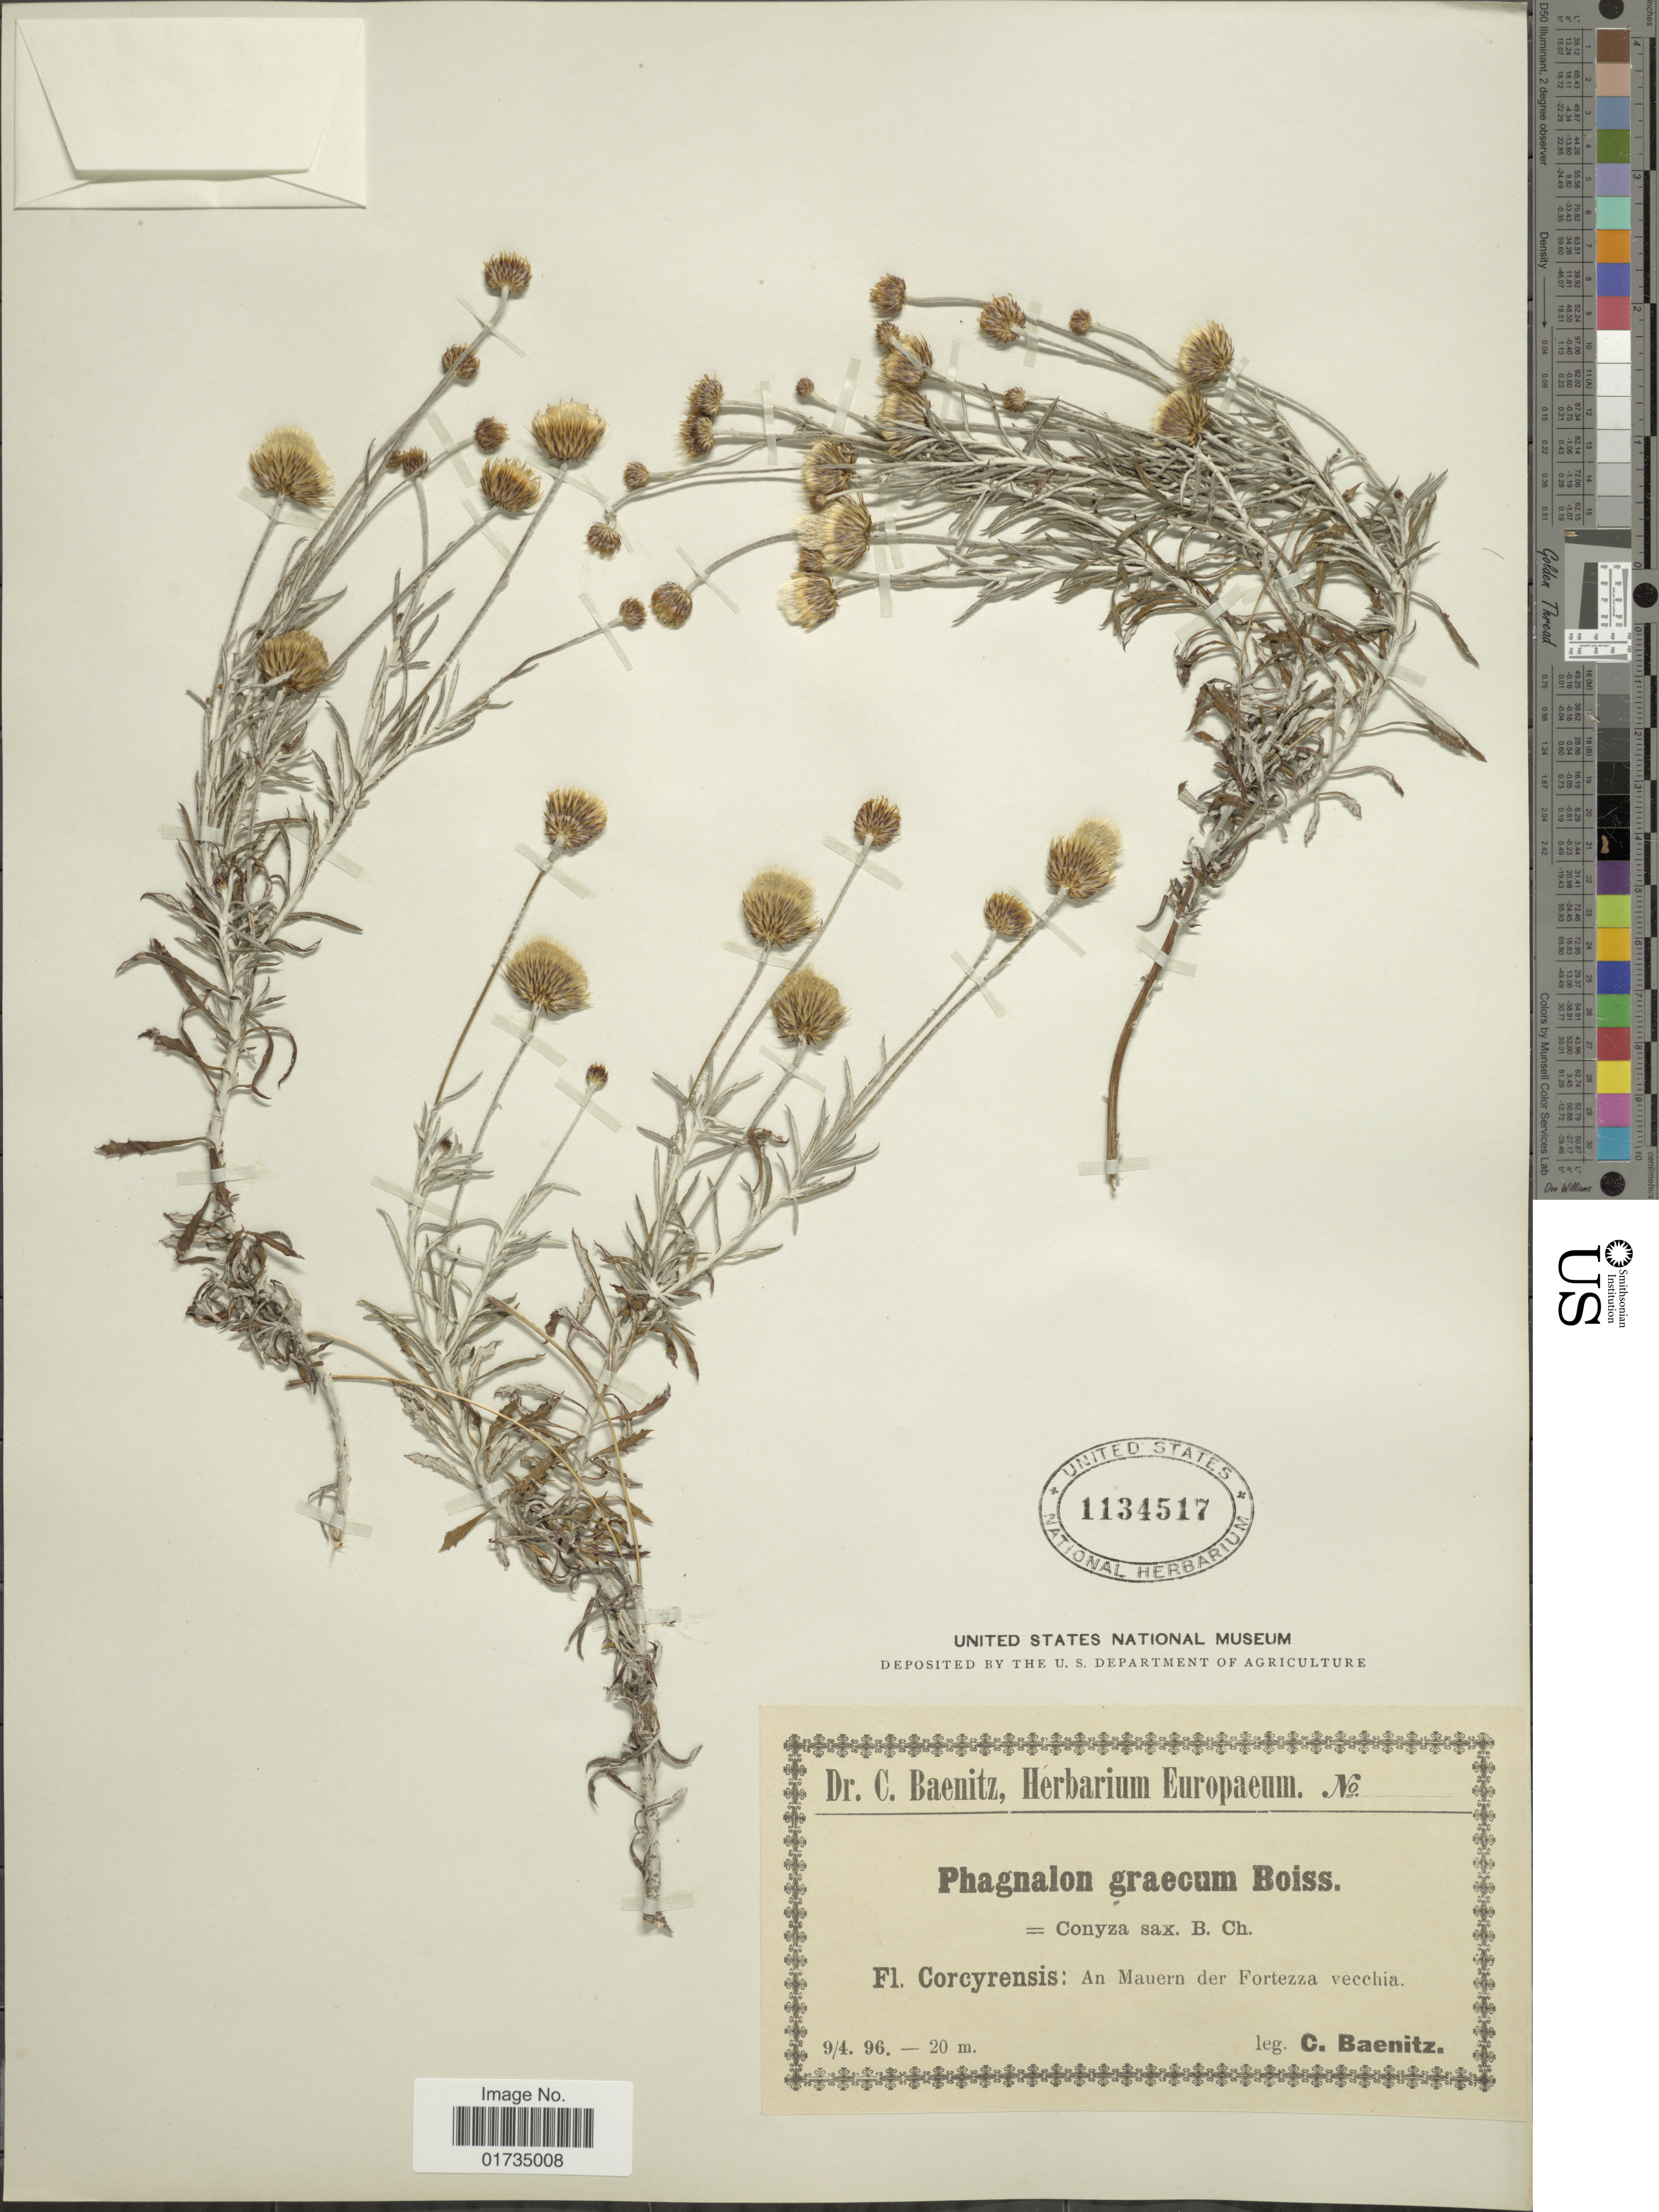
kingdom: Plantae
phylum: Tracheophyta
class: Magnoliopsida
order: Asterales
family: Asteraceae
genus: Phagnalon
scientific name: Phagnalon graecum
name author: Boiss. & Heldr.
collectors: C. G. Baenitz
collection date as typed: Transcribed d/m/y: 9/4/96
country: Italy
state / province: Tuscany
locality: F. Corcyrensis: An Mauern der Fortezza vecchia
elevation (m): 20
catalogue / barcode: US 1134517